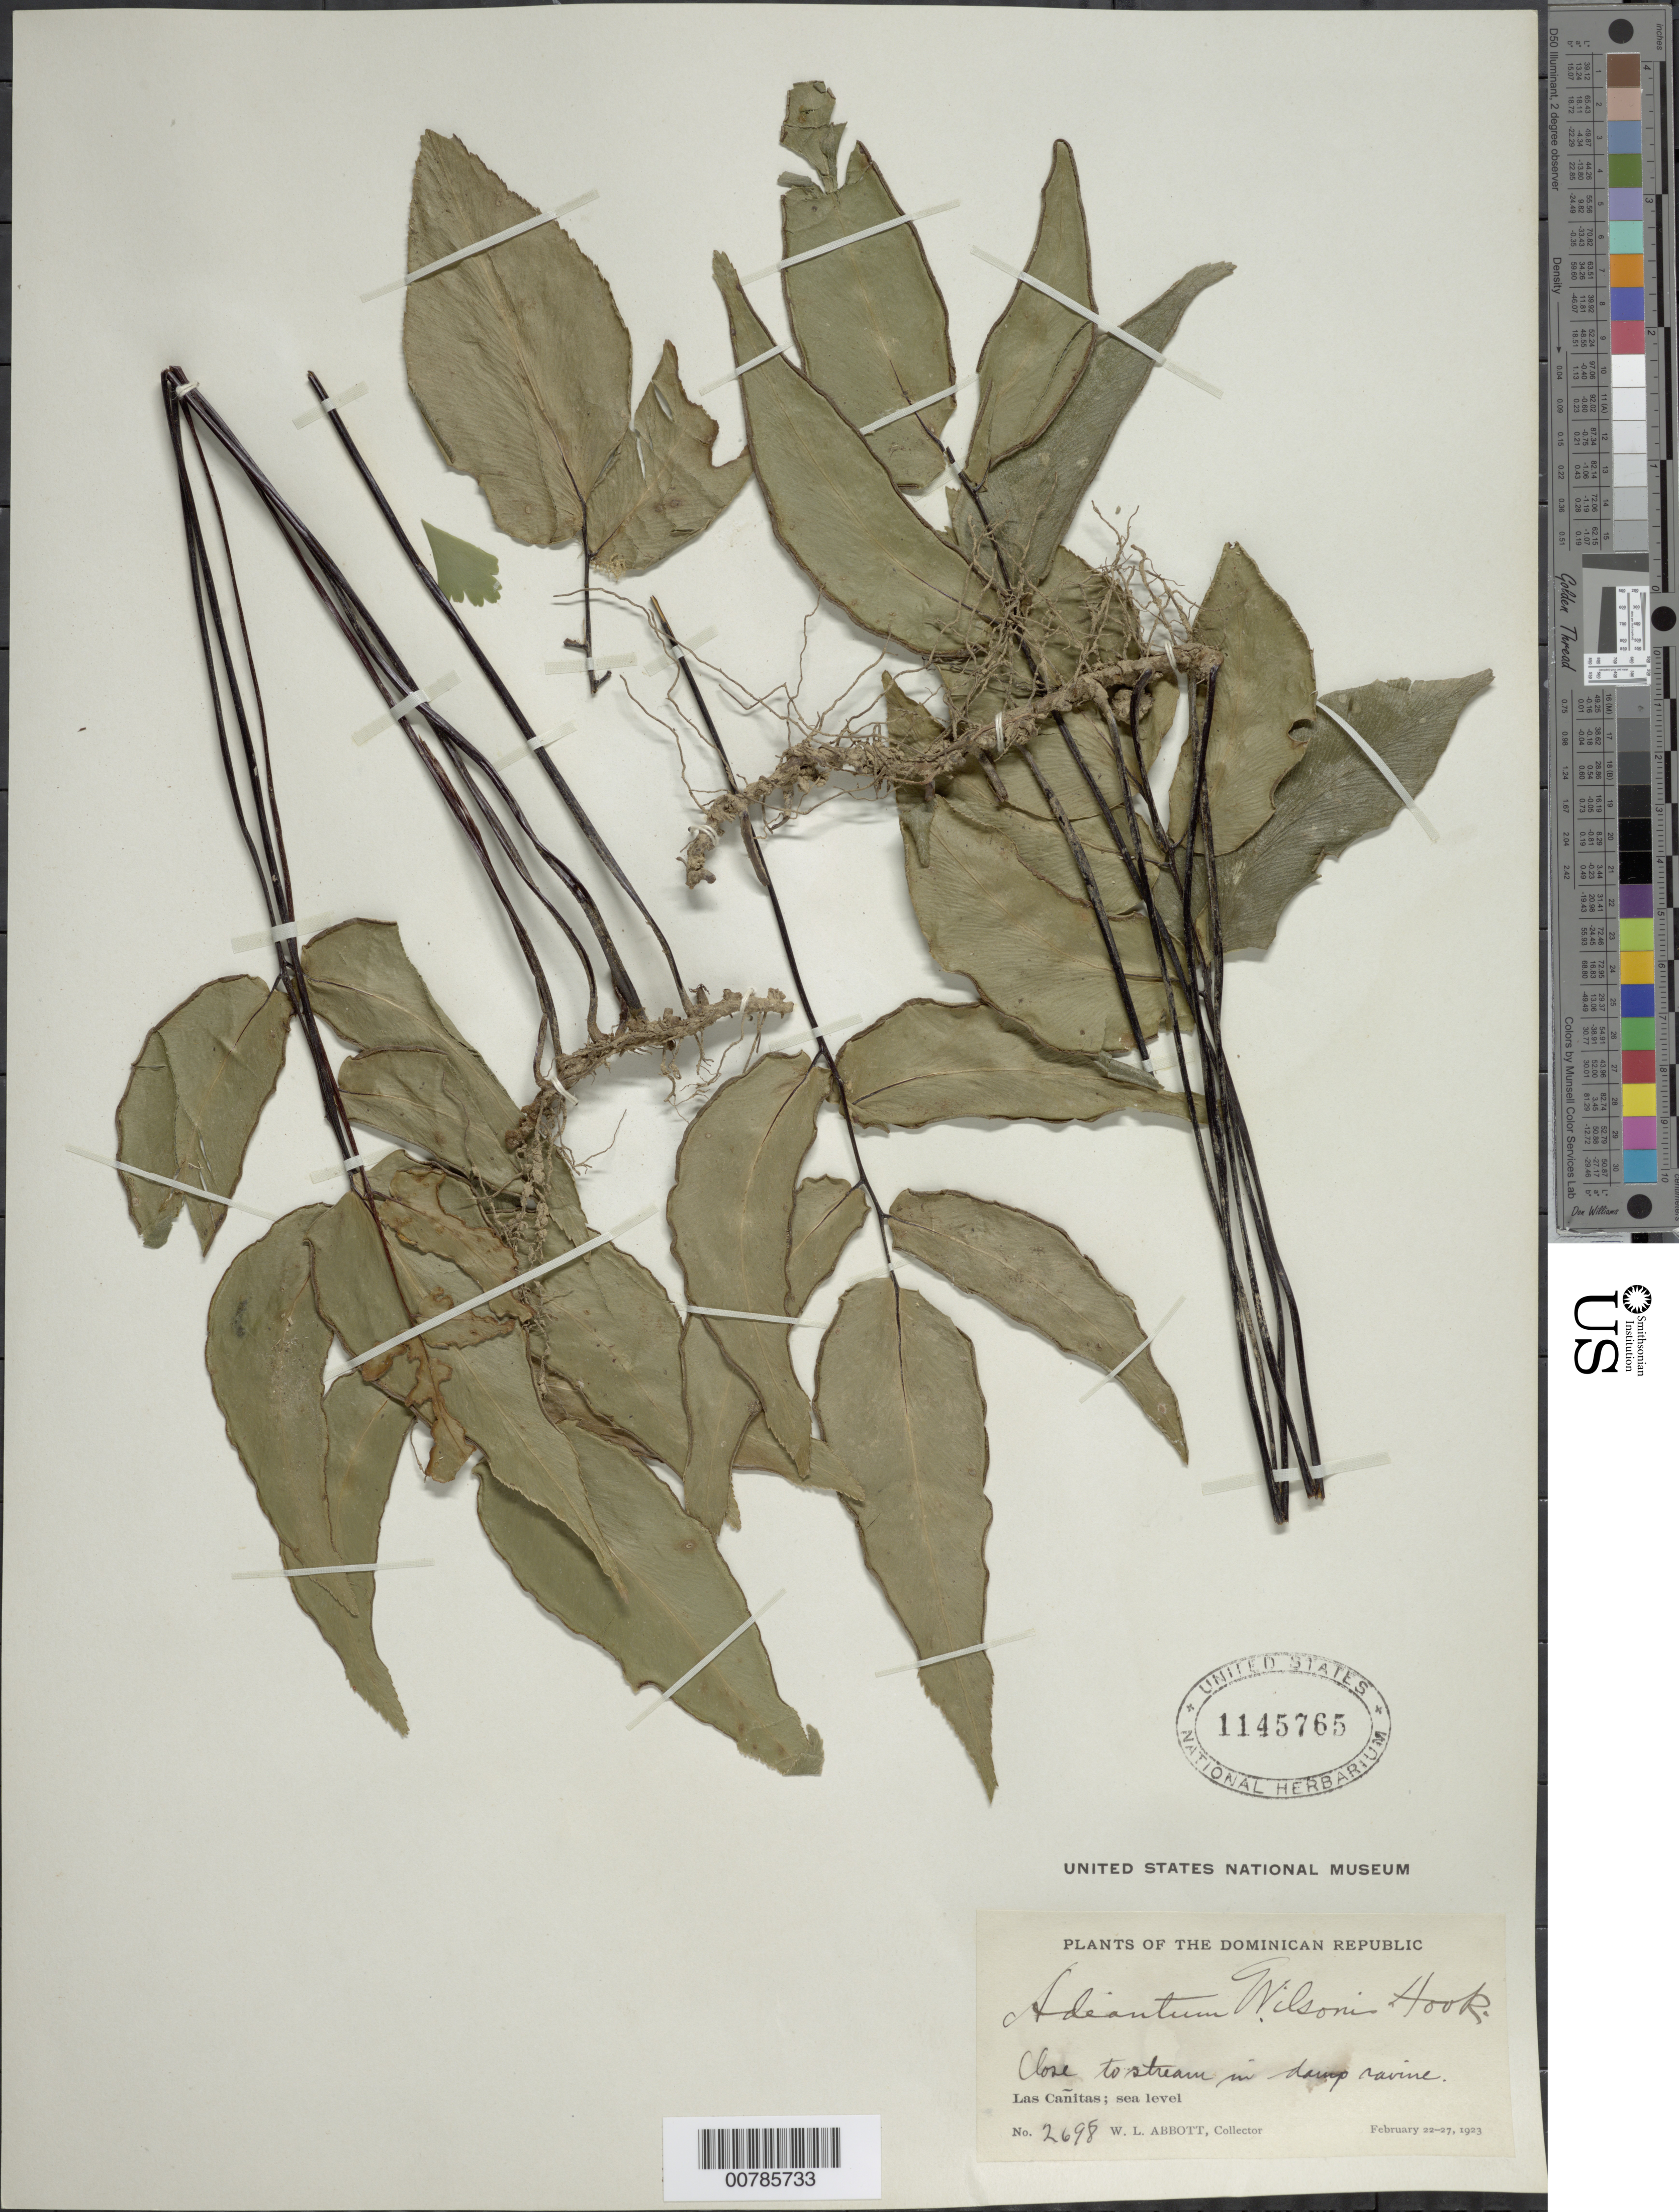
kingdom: Plantae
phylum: Tracheophyta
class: Polypodiopsida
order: Polypodiales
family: Pteridaceae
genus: Adiantum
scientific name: Adiantum wilsonii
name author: Hook.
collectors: W. L. Abbott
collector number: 2698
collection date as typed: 22 Feb 1923 27 Feb 1923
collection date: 1923-02-22/1923-02-27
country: Dominican Republic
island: Hispaniola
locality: Las Cañitas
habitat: Close to stream in damp ravine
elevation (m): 0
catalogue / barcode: US 1145765